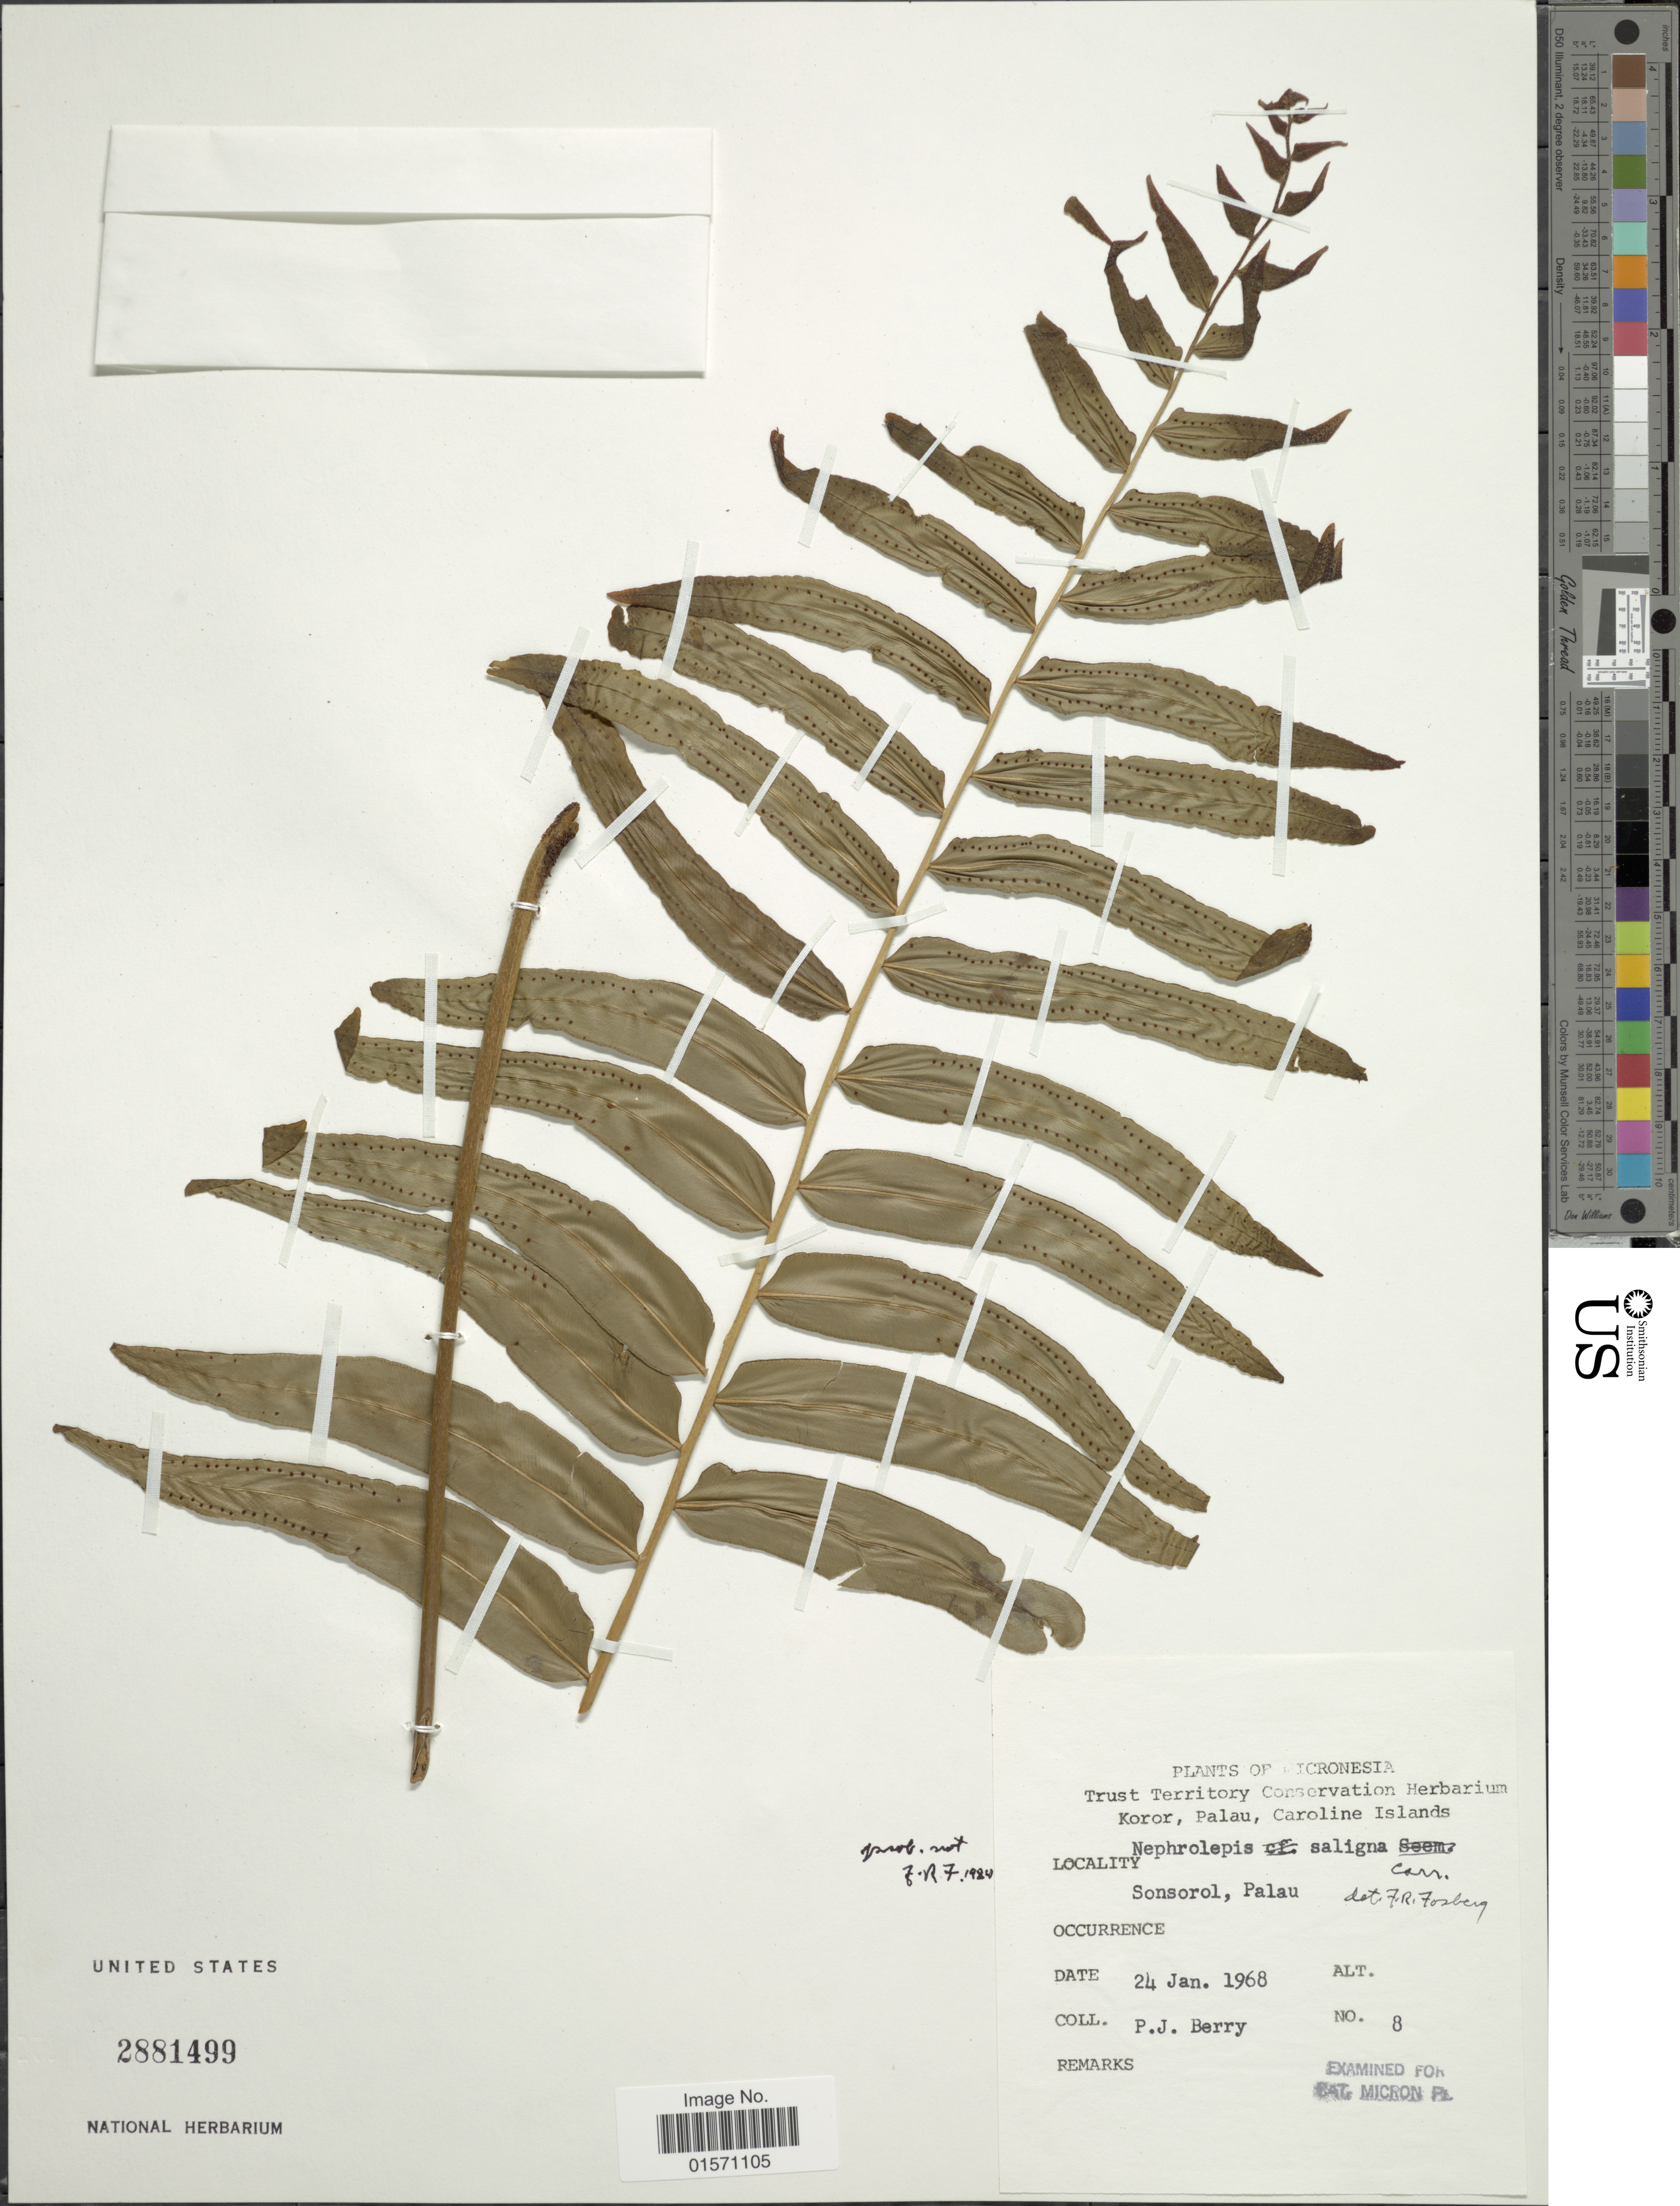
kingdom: Plantae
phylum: Tracheophyta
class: Polypodiopsida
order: Polypodiales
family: Nephrolepidaceae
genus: Nephrolepis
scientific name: Nephrolepis saligna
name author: Cav.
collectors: P. Berry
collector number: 8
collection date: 1968-01-24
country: Palau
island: Sonsoral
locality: Sonsorol, Palau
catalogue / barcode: US 2881499